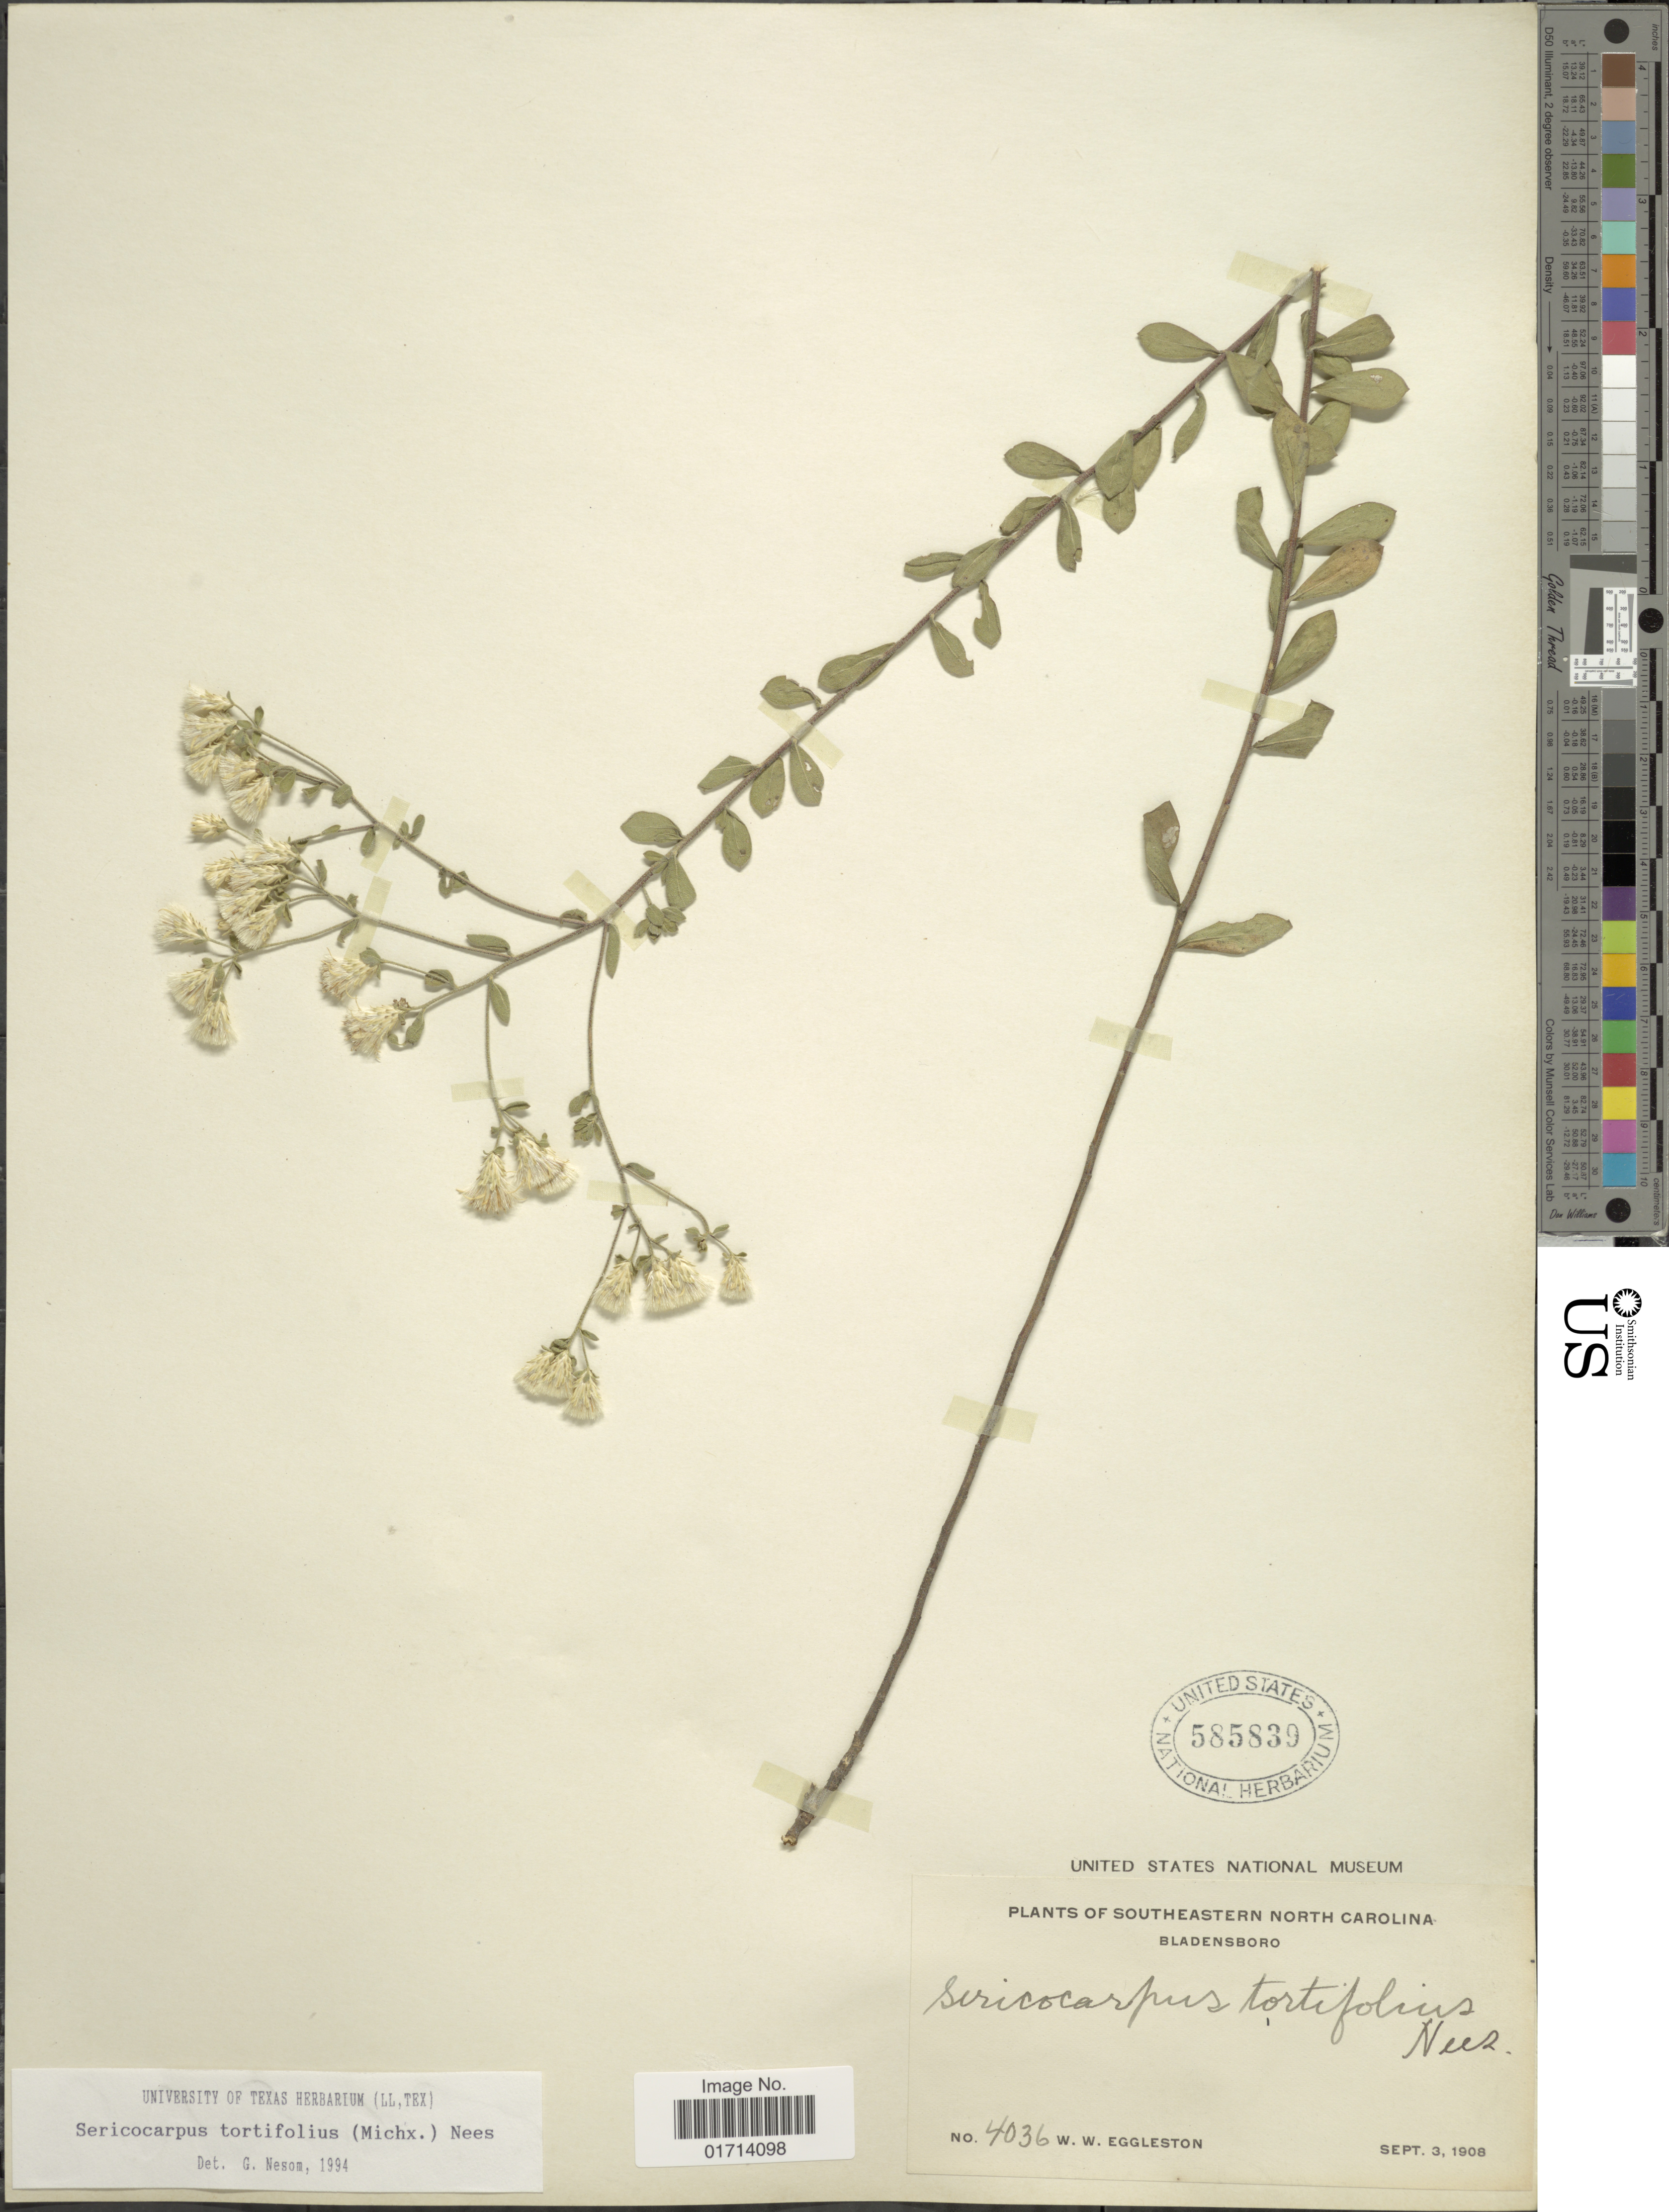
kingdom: Plantae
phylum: Tracheophyta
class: Magnoliopsida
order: Asterales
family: Asteraceae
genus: Sericocarpus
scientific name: Sericocarpus tortifolius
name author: (Michx.) Nees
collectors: W. W. Eggleston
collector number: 4036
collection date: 1908-09-03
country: United States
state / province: North Carolina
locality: Southeastern North Carolina, Bladensboro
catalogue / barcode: US 585839